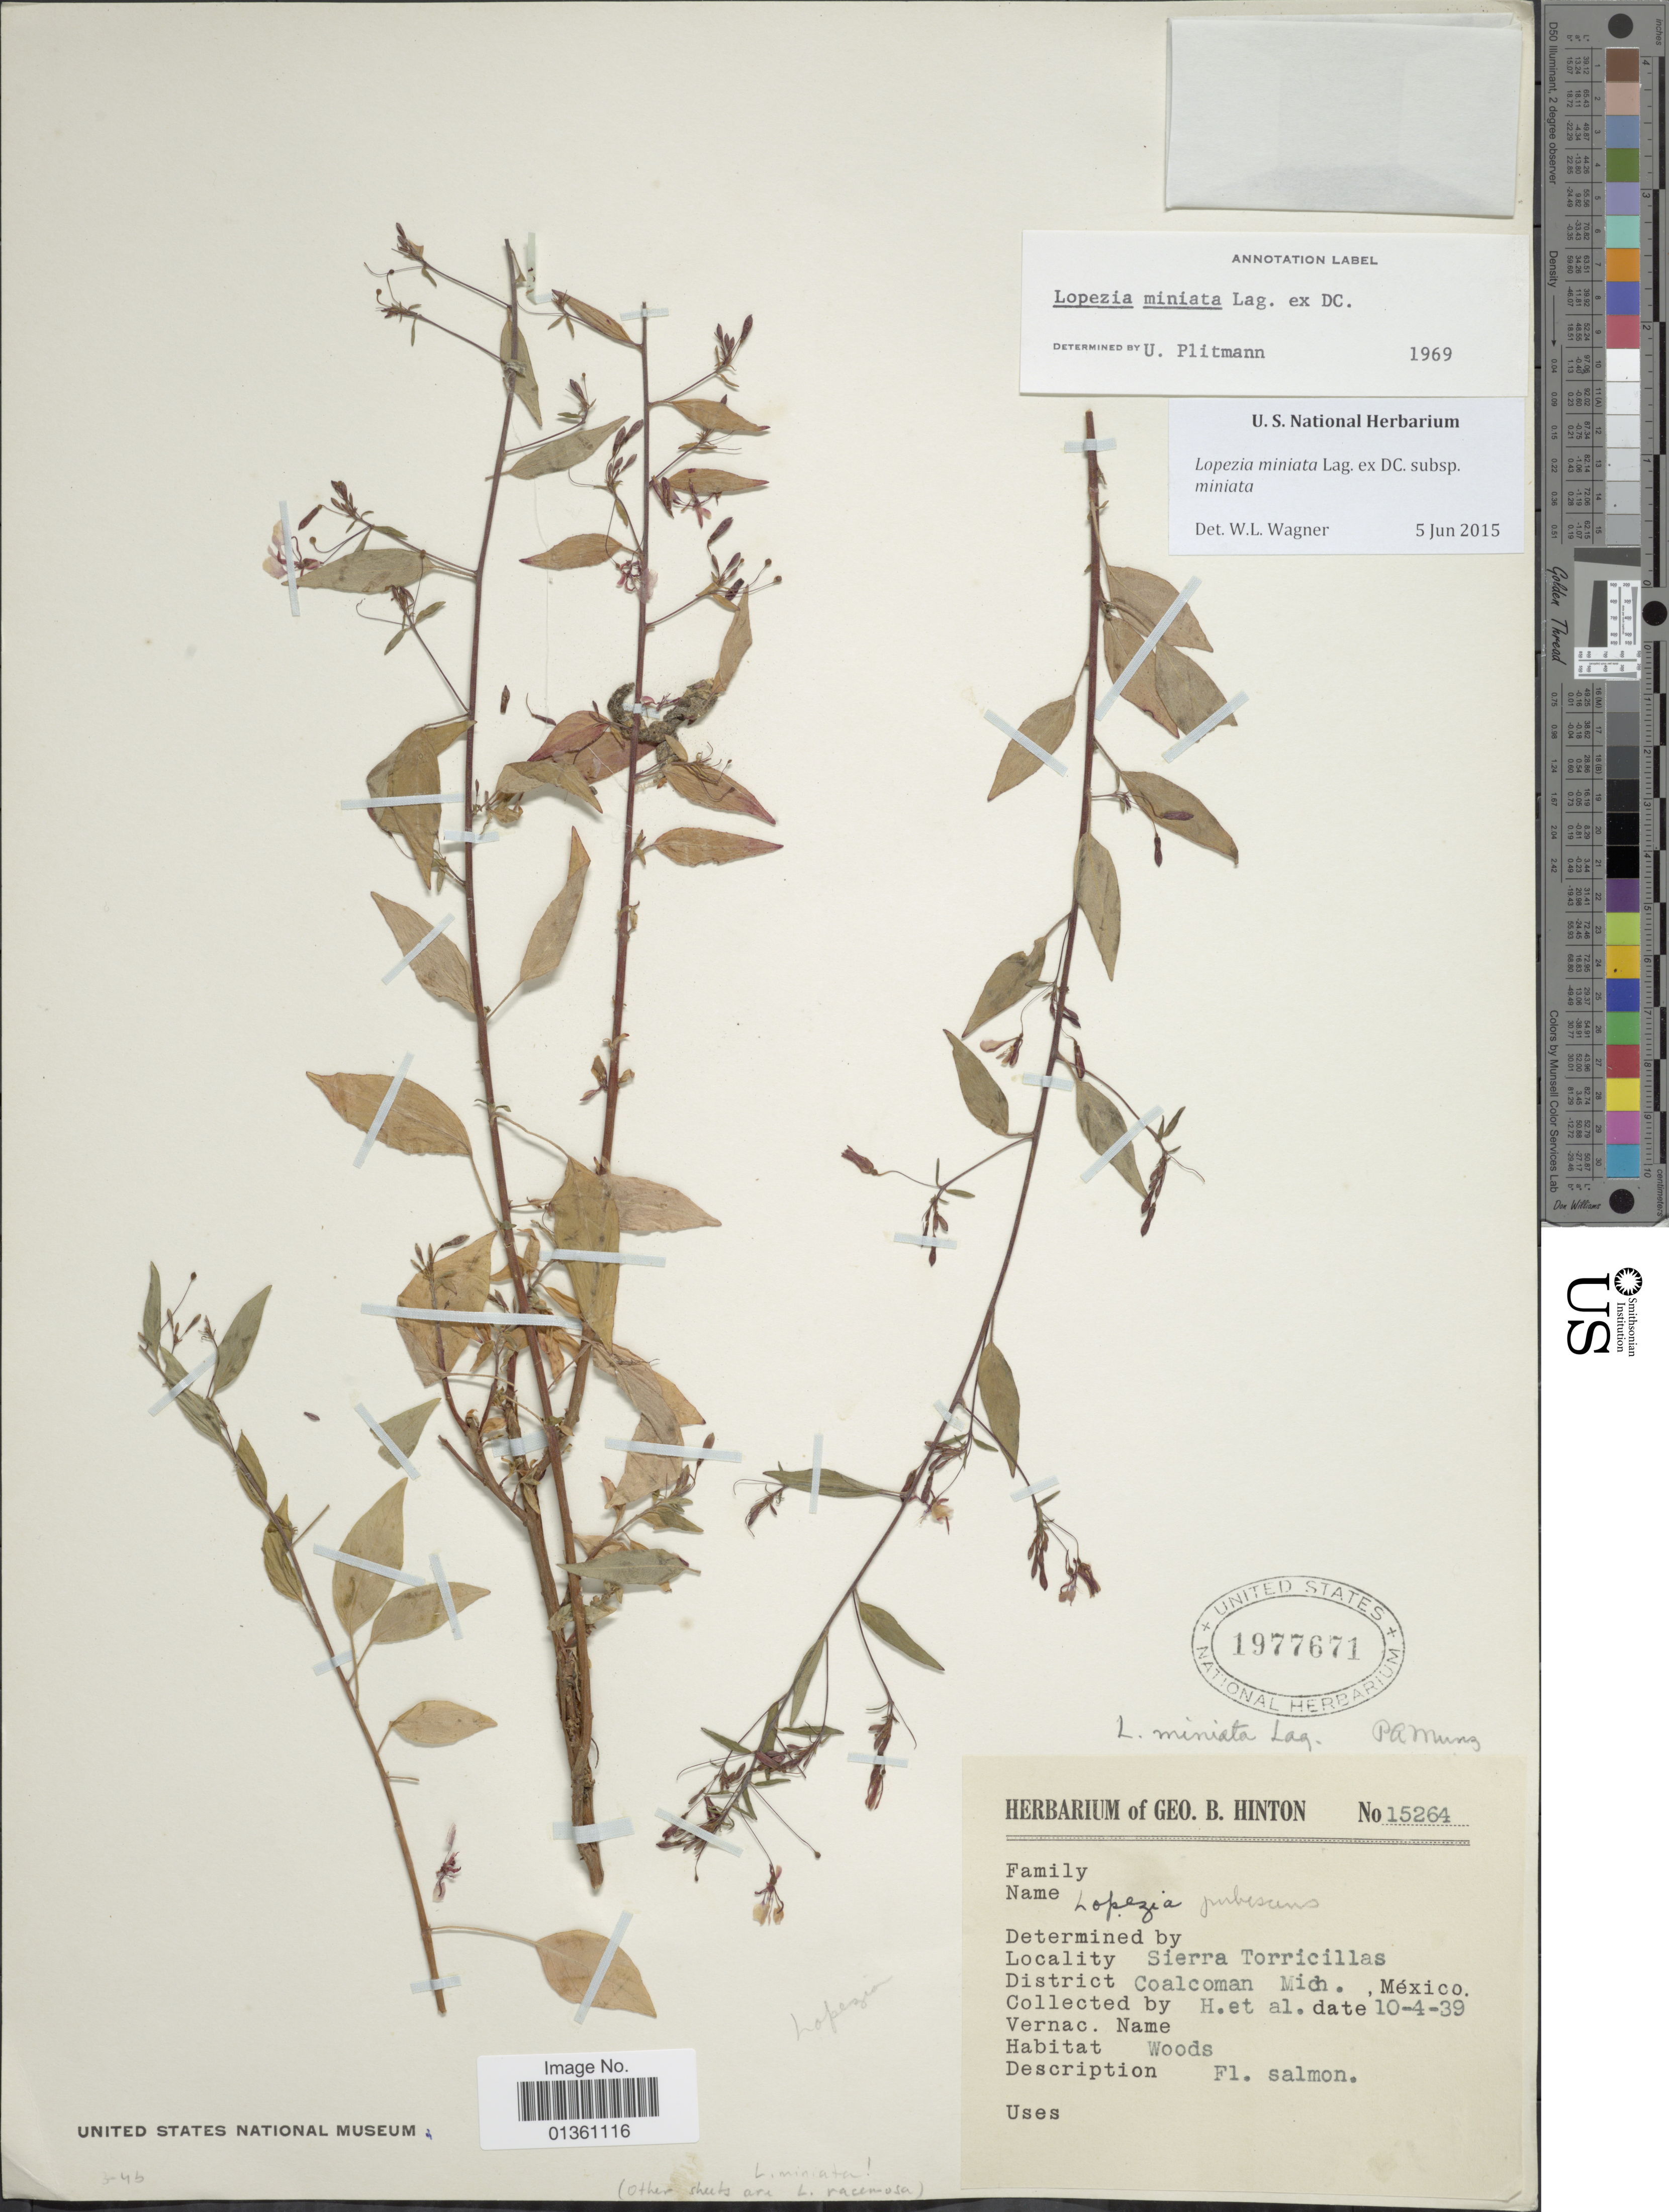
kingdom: Plantae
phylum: Tracheophyta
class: Magnoliopsida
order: Myrtales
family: Onagraceae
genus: Lopezia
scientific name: Lopezia miniata subsp. miniata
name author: Lag. ex DC.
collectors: G. B. Hinton & et al.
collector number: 15264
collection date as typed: Transcribed d/m/y: 4/10/39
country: Mexico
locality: Sierra Torricillas. District Coalcoman Mich.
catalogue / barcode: US 1977671